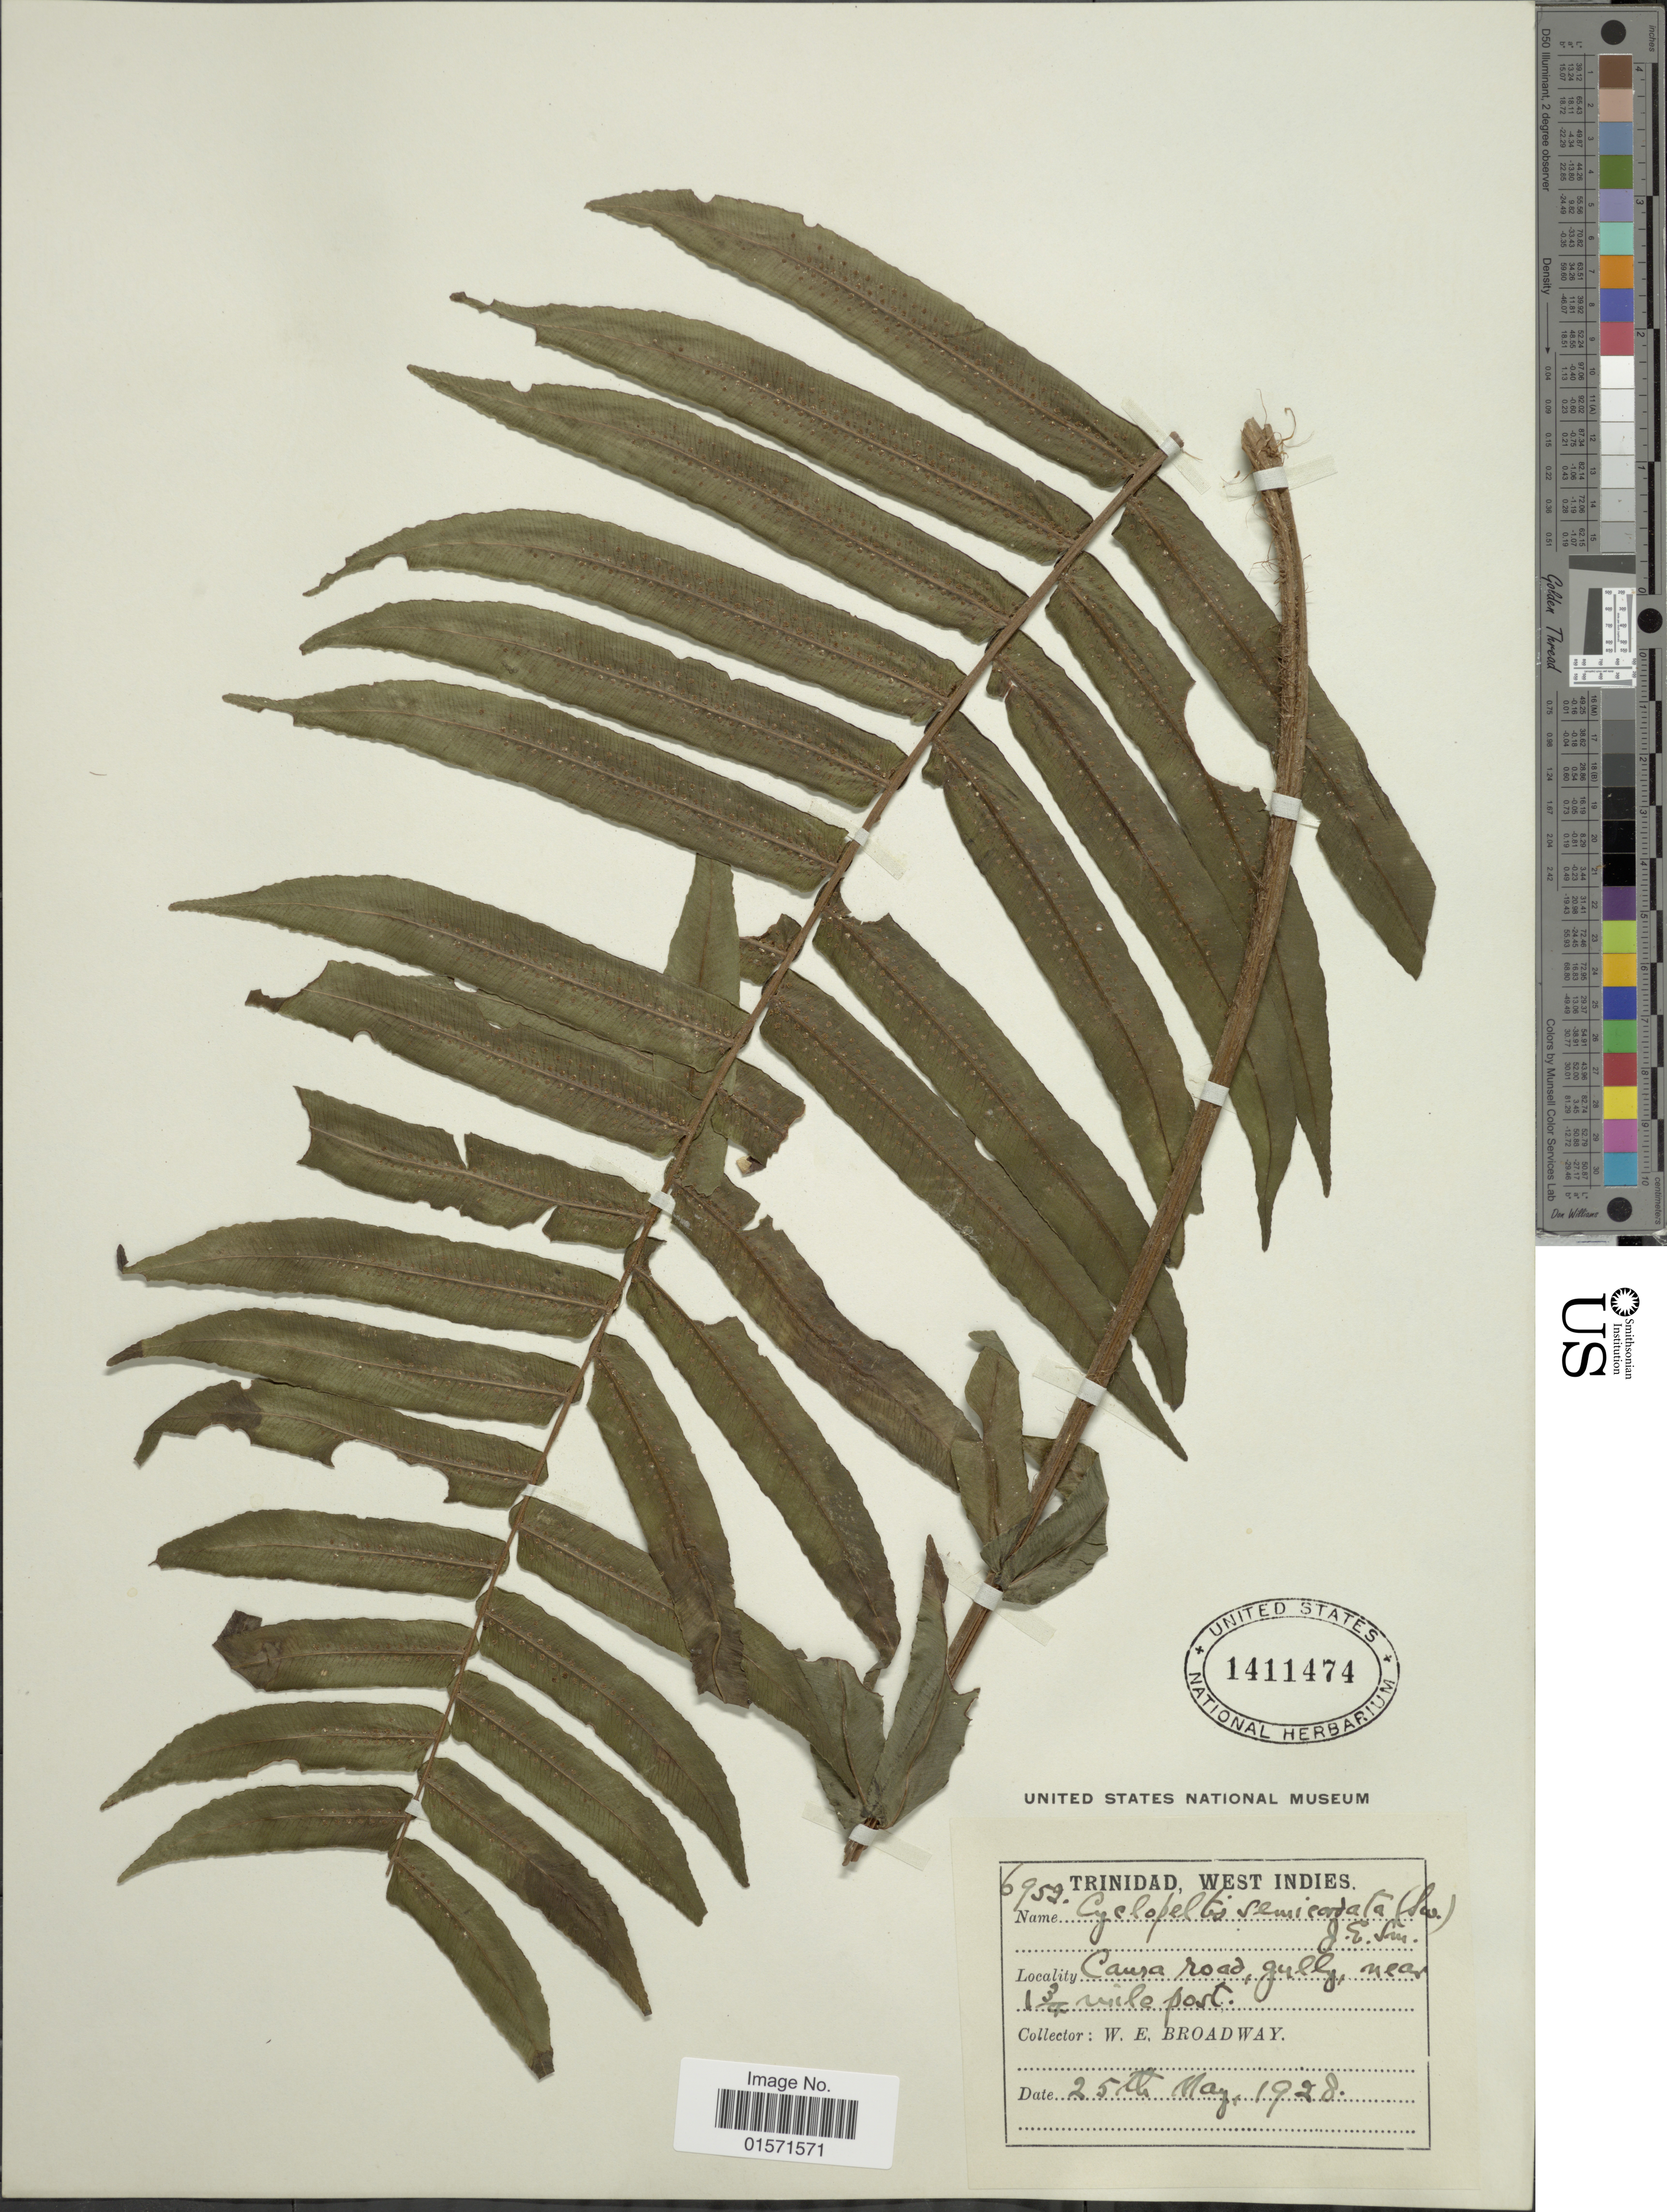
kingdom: Plantae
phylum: Tracheophyta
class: Polypodiopsida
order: Polypodiales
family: Lomariopsidaceae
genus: Cyclopeltis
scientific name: Cyclopeltis semicordata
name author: (Sw.) J. Sm.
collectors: W. E. Broadway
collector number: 6952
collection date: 1928-05-25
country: Trinidad and Tobago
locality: West Indies. Caura road, gully near 3/4 mile post.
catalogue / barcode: US 1411474